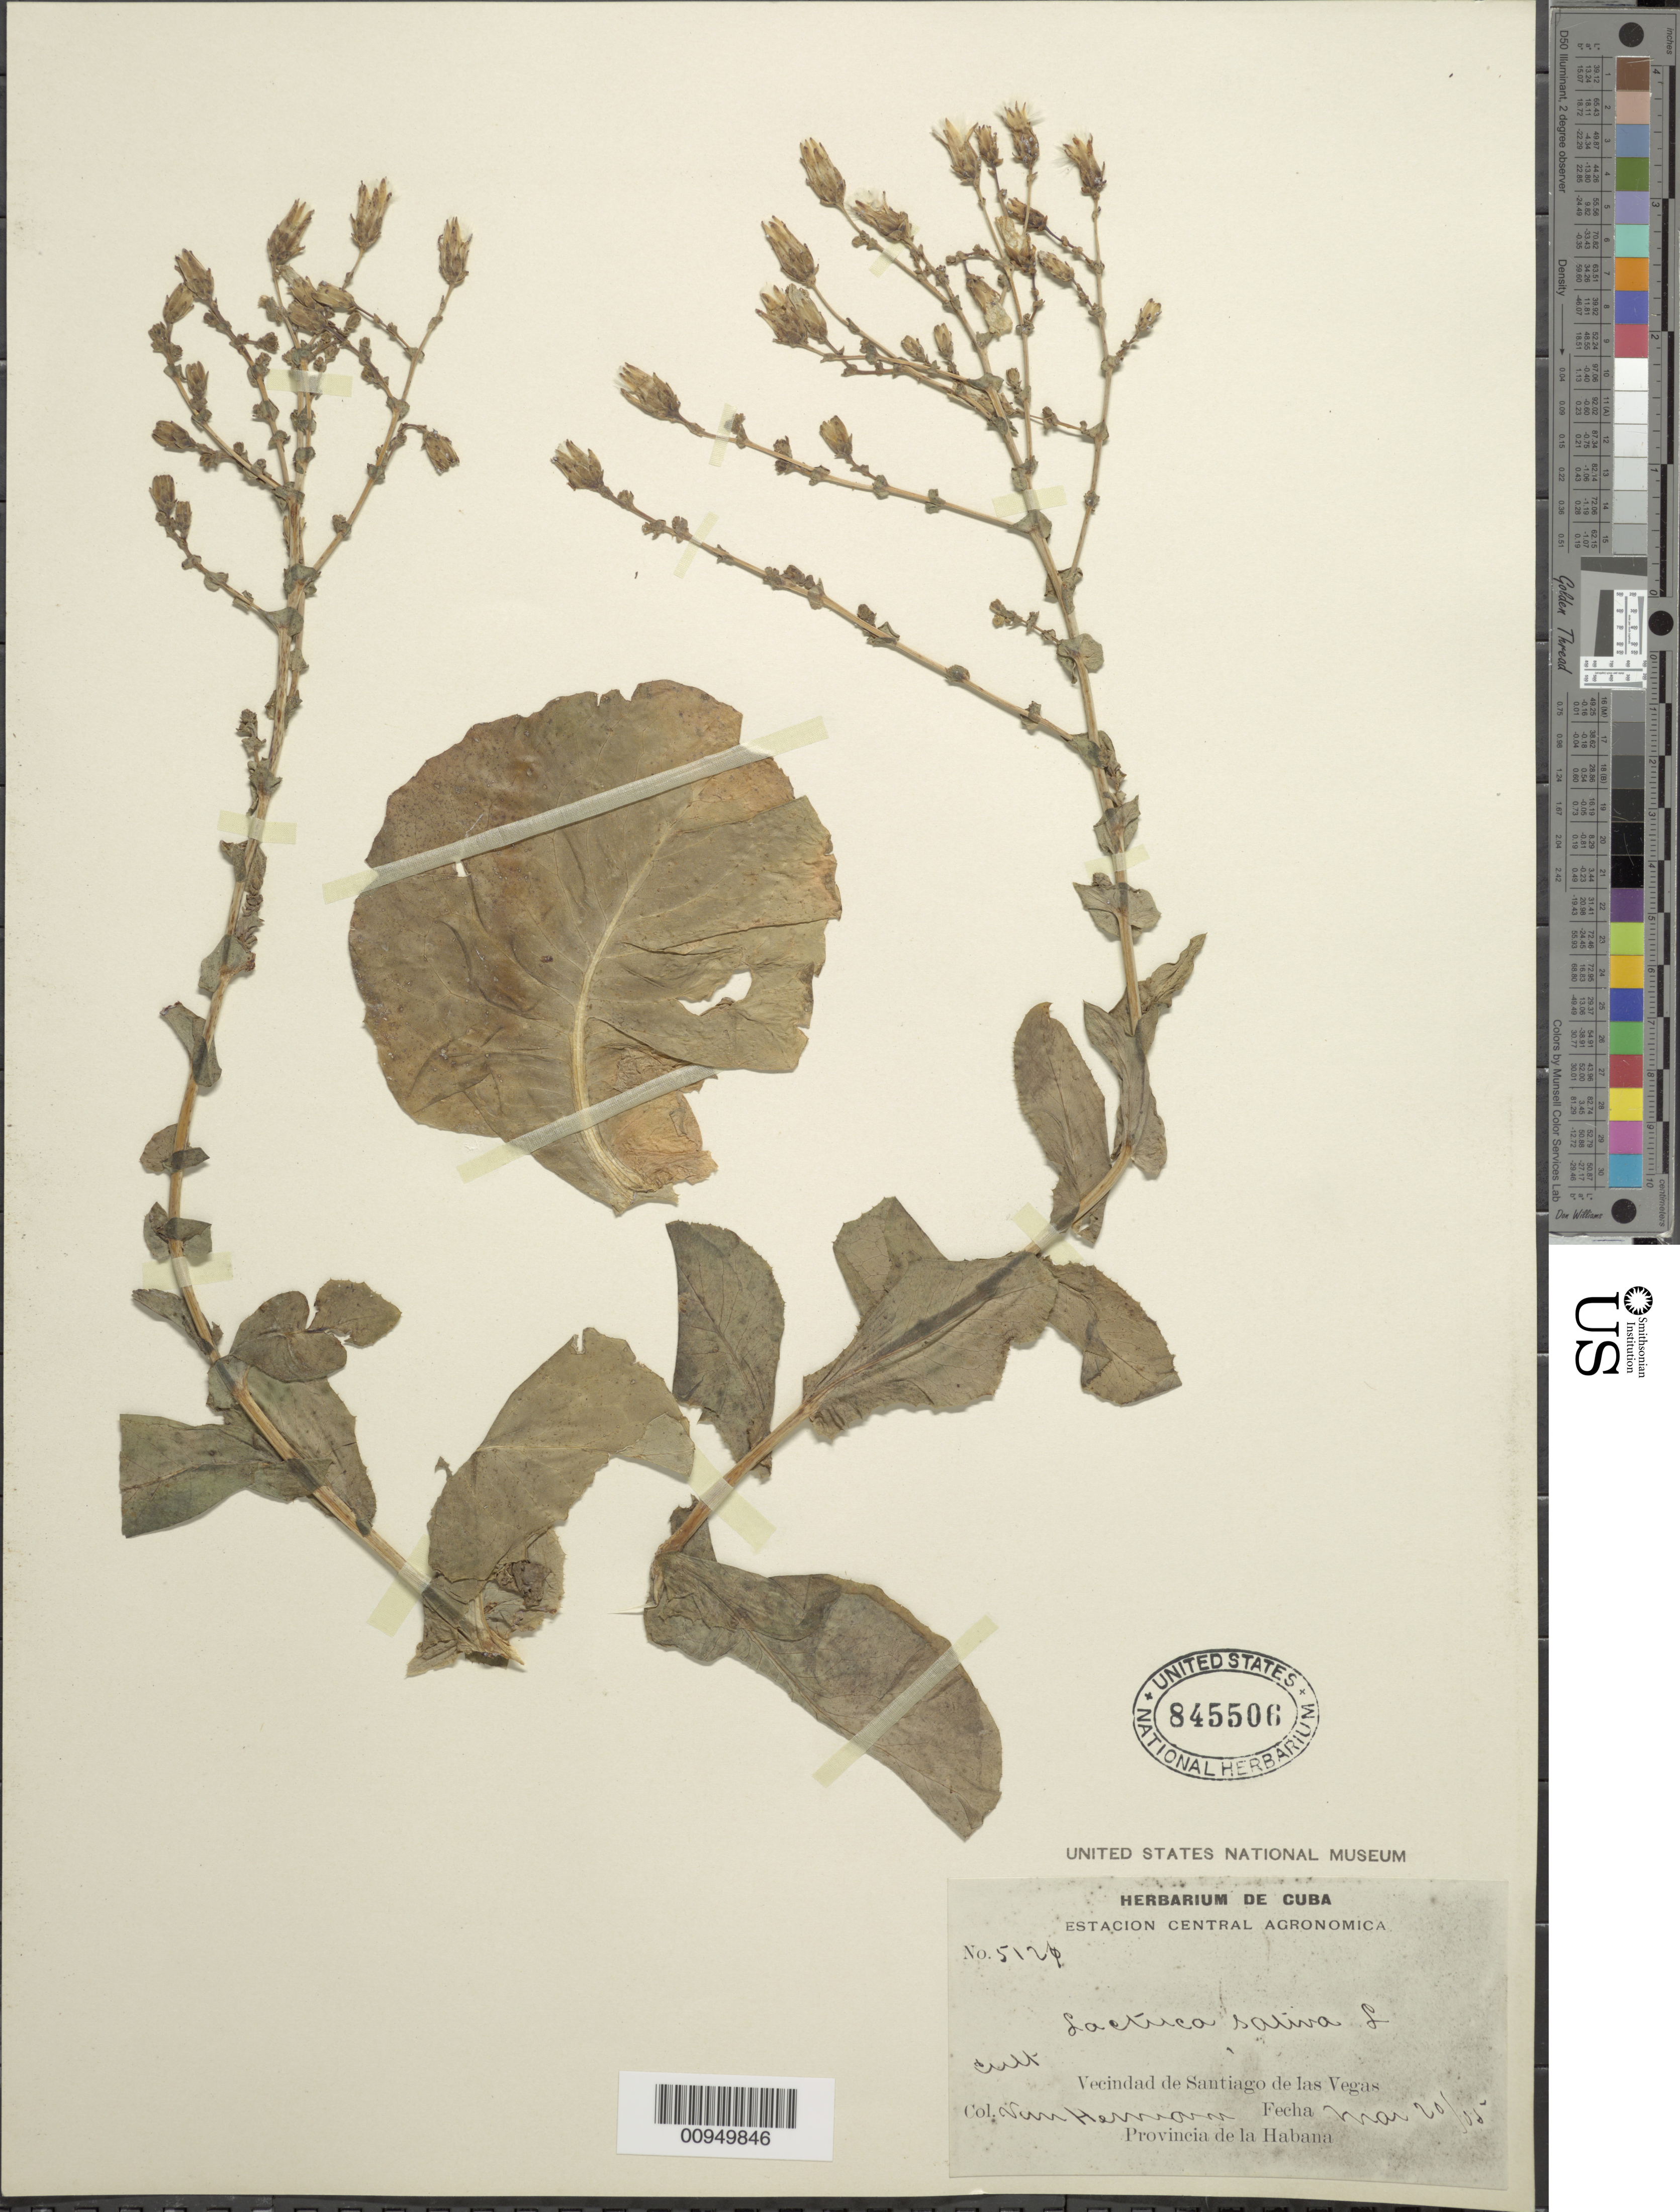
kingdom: Plantae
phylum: Tracheophyta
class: Magnoliopsida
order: Asterales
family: Asteraceae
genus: Lactuca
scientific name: Lactuca sativa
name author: L.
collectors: H. A. Van Hermann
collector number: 5120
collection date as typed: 20 Mar 1905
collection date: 1905-03-20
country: Cuba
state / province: La Habana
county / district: Municipio Boyeros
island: Cuba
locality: Santiago de las Vegas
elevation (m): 97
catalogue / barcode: US 845506